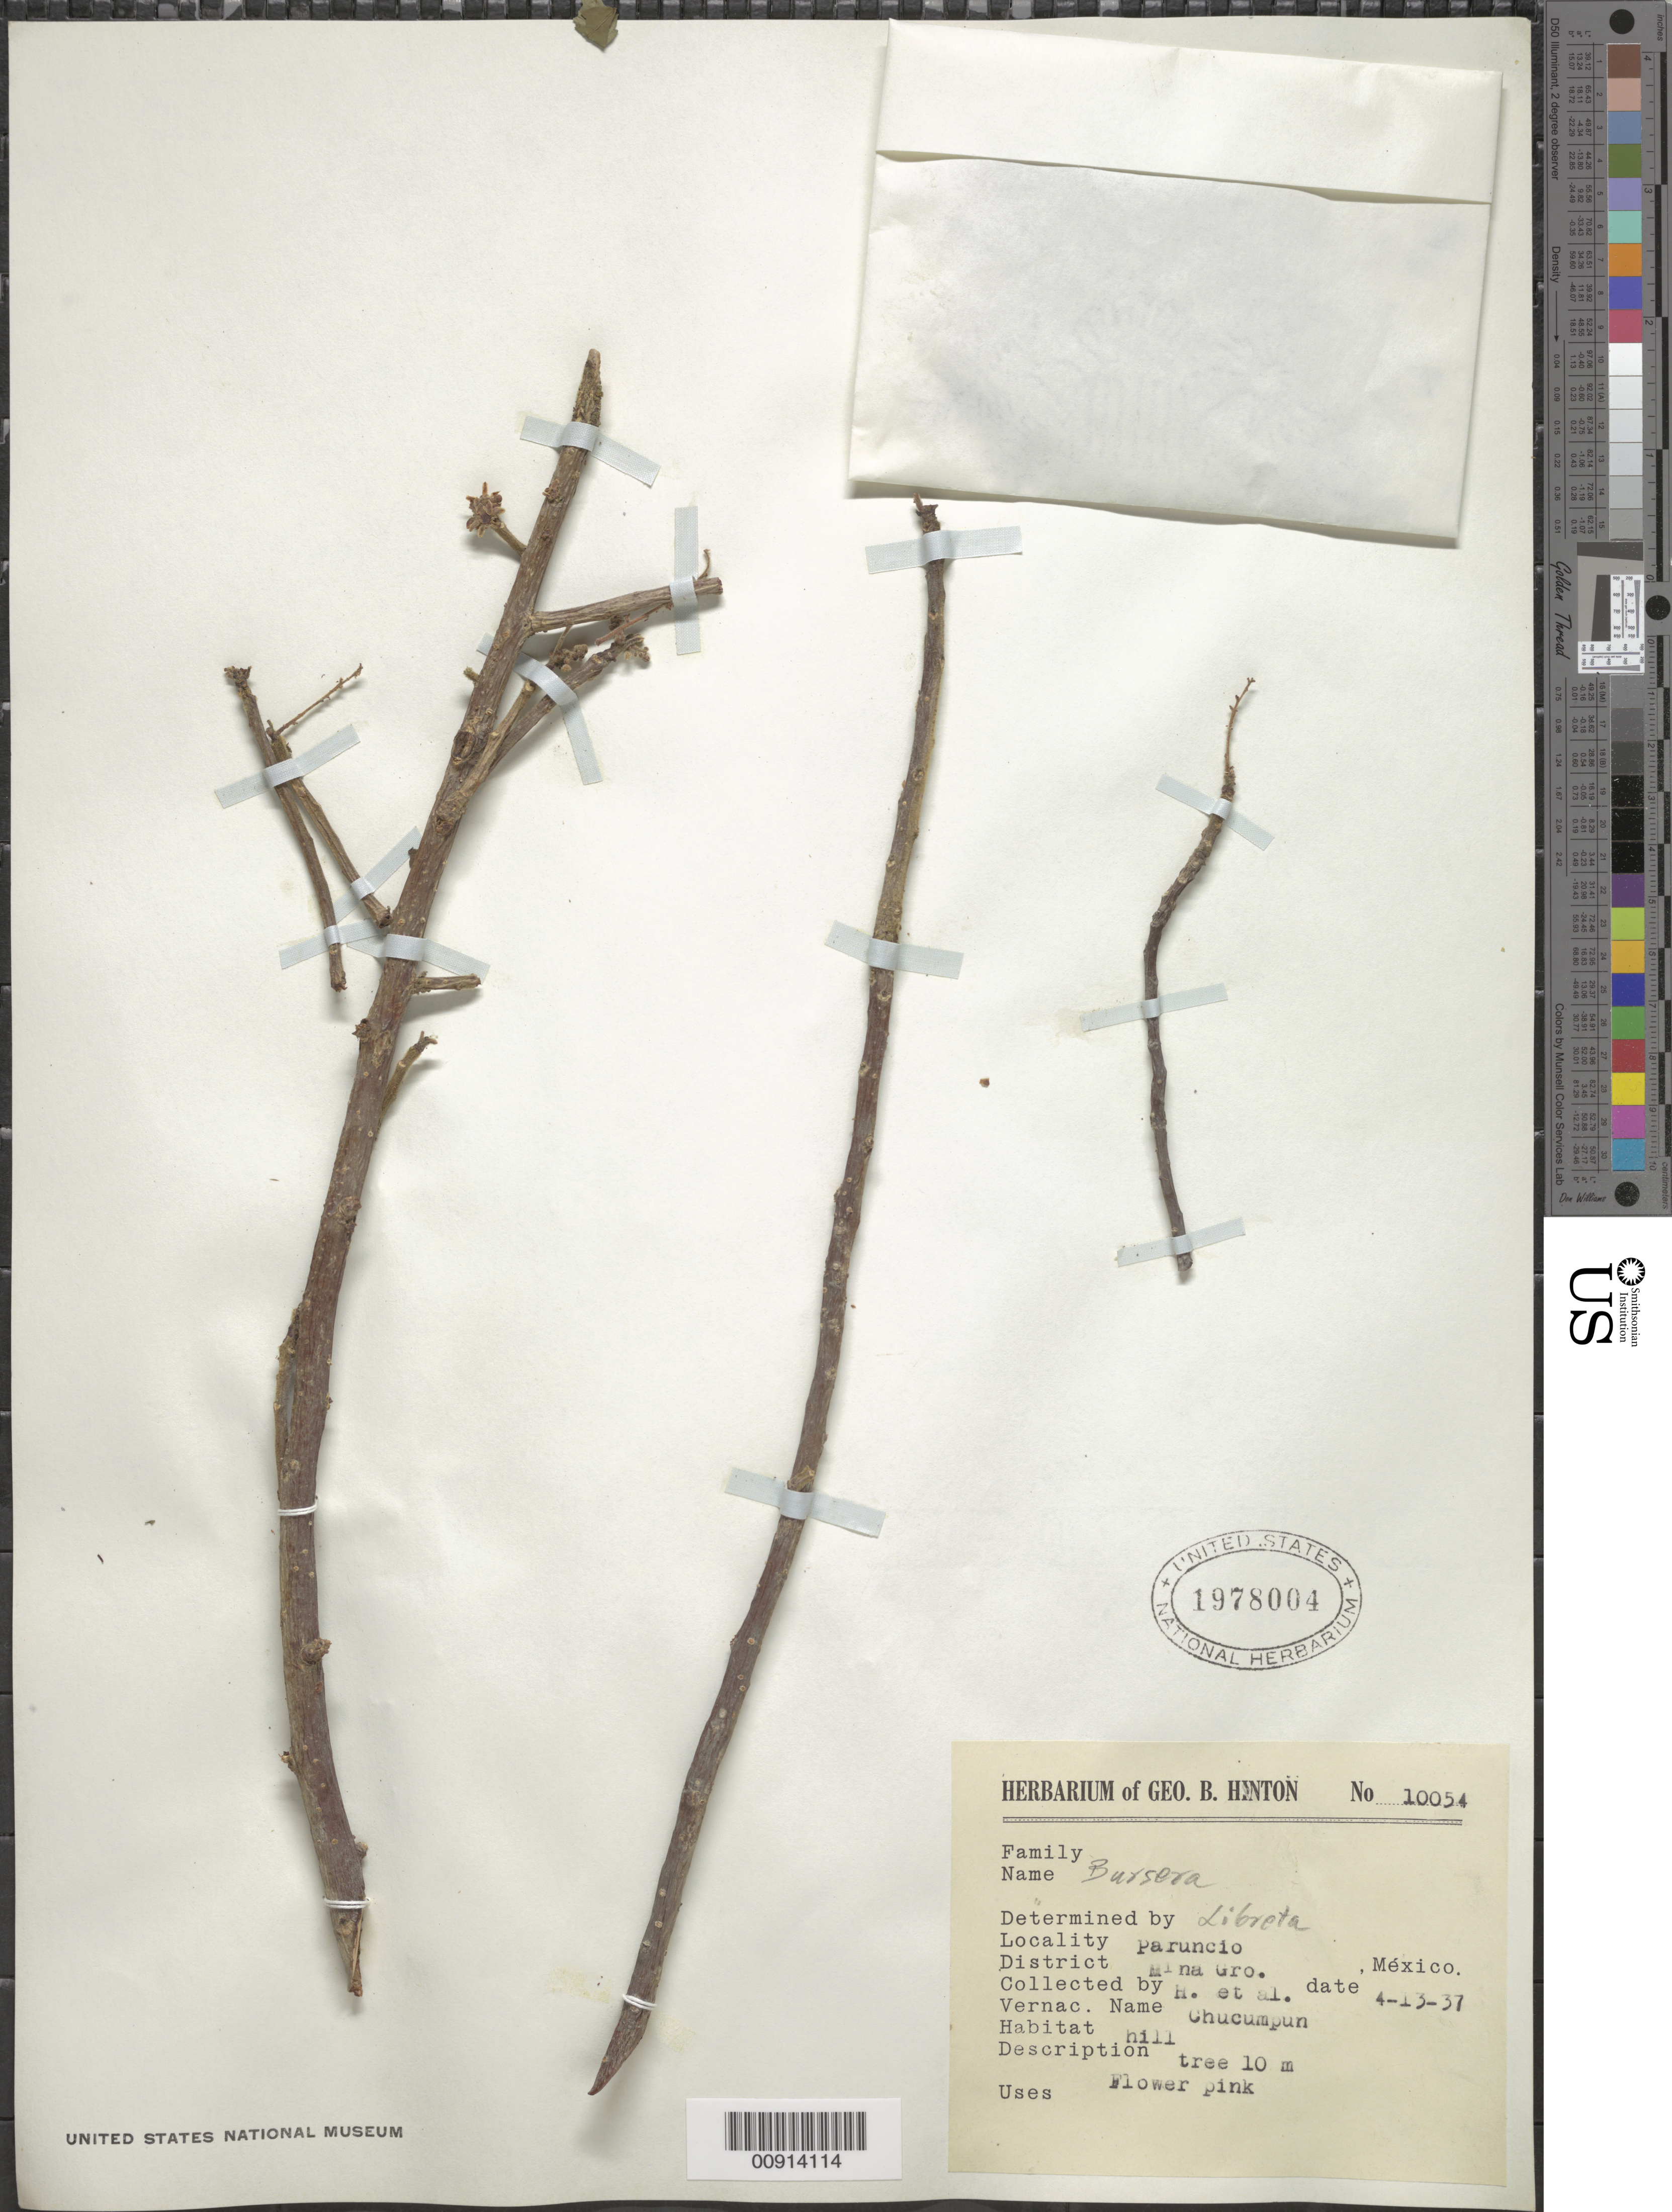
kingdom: Plantae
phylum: Tracheophyta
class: Magnoliopsida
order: Sapindales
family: Burseraceae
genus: Bursera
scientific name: Bursera sp.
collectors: G. B. Hinton & et al.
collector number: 10054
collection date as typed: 13 Apr 1937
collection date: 1937-04-13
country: Mexico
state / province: Guerrero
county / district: Mina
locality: Paruncio, District Mina, Guerrero.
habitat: Hill.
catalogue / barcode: US 1978004